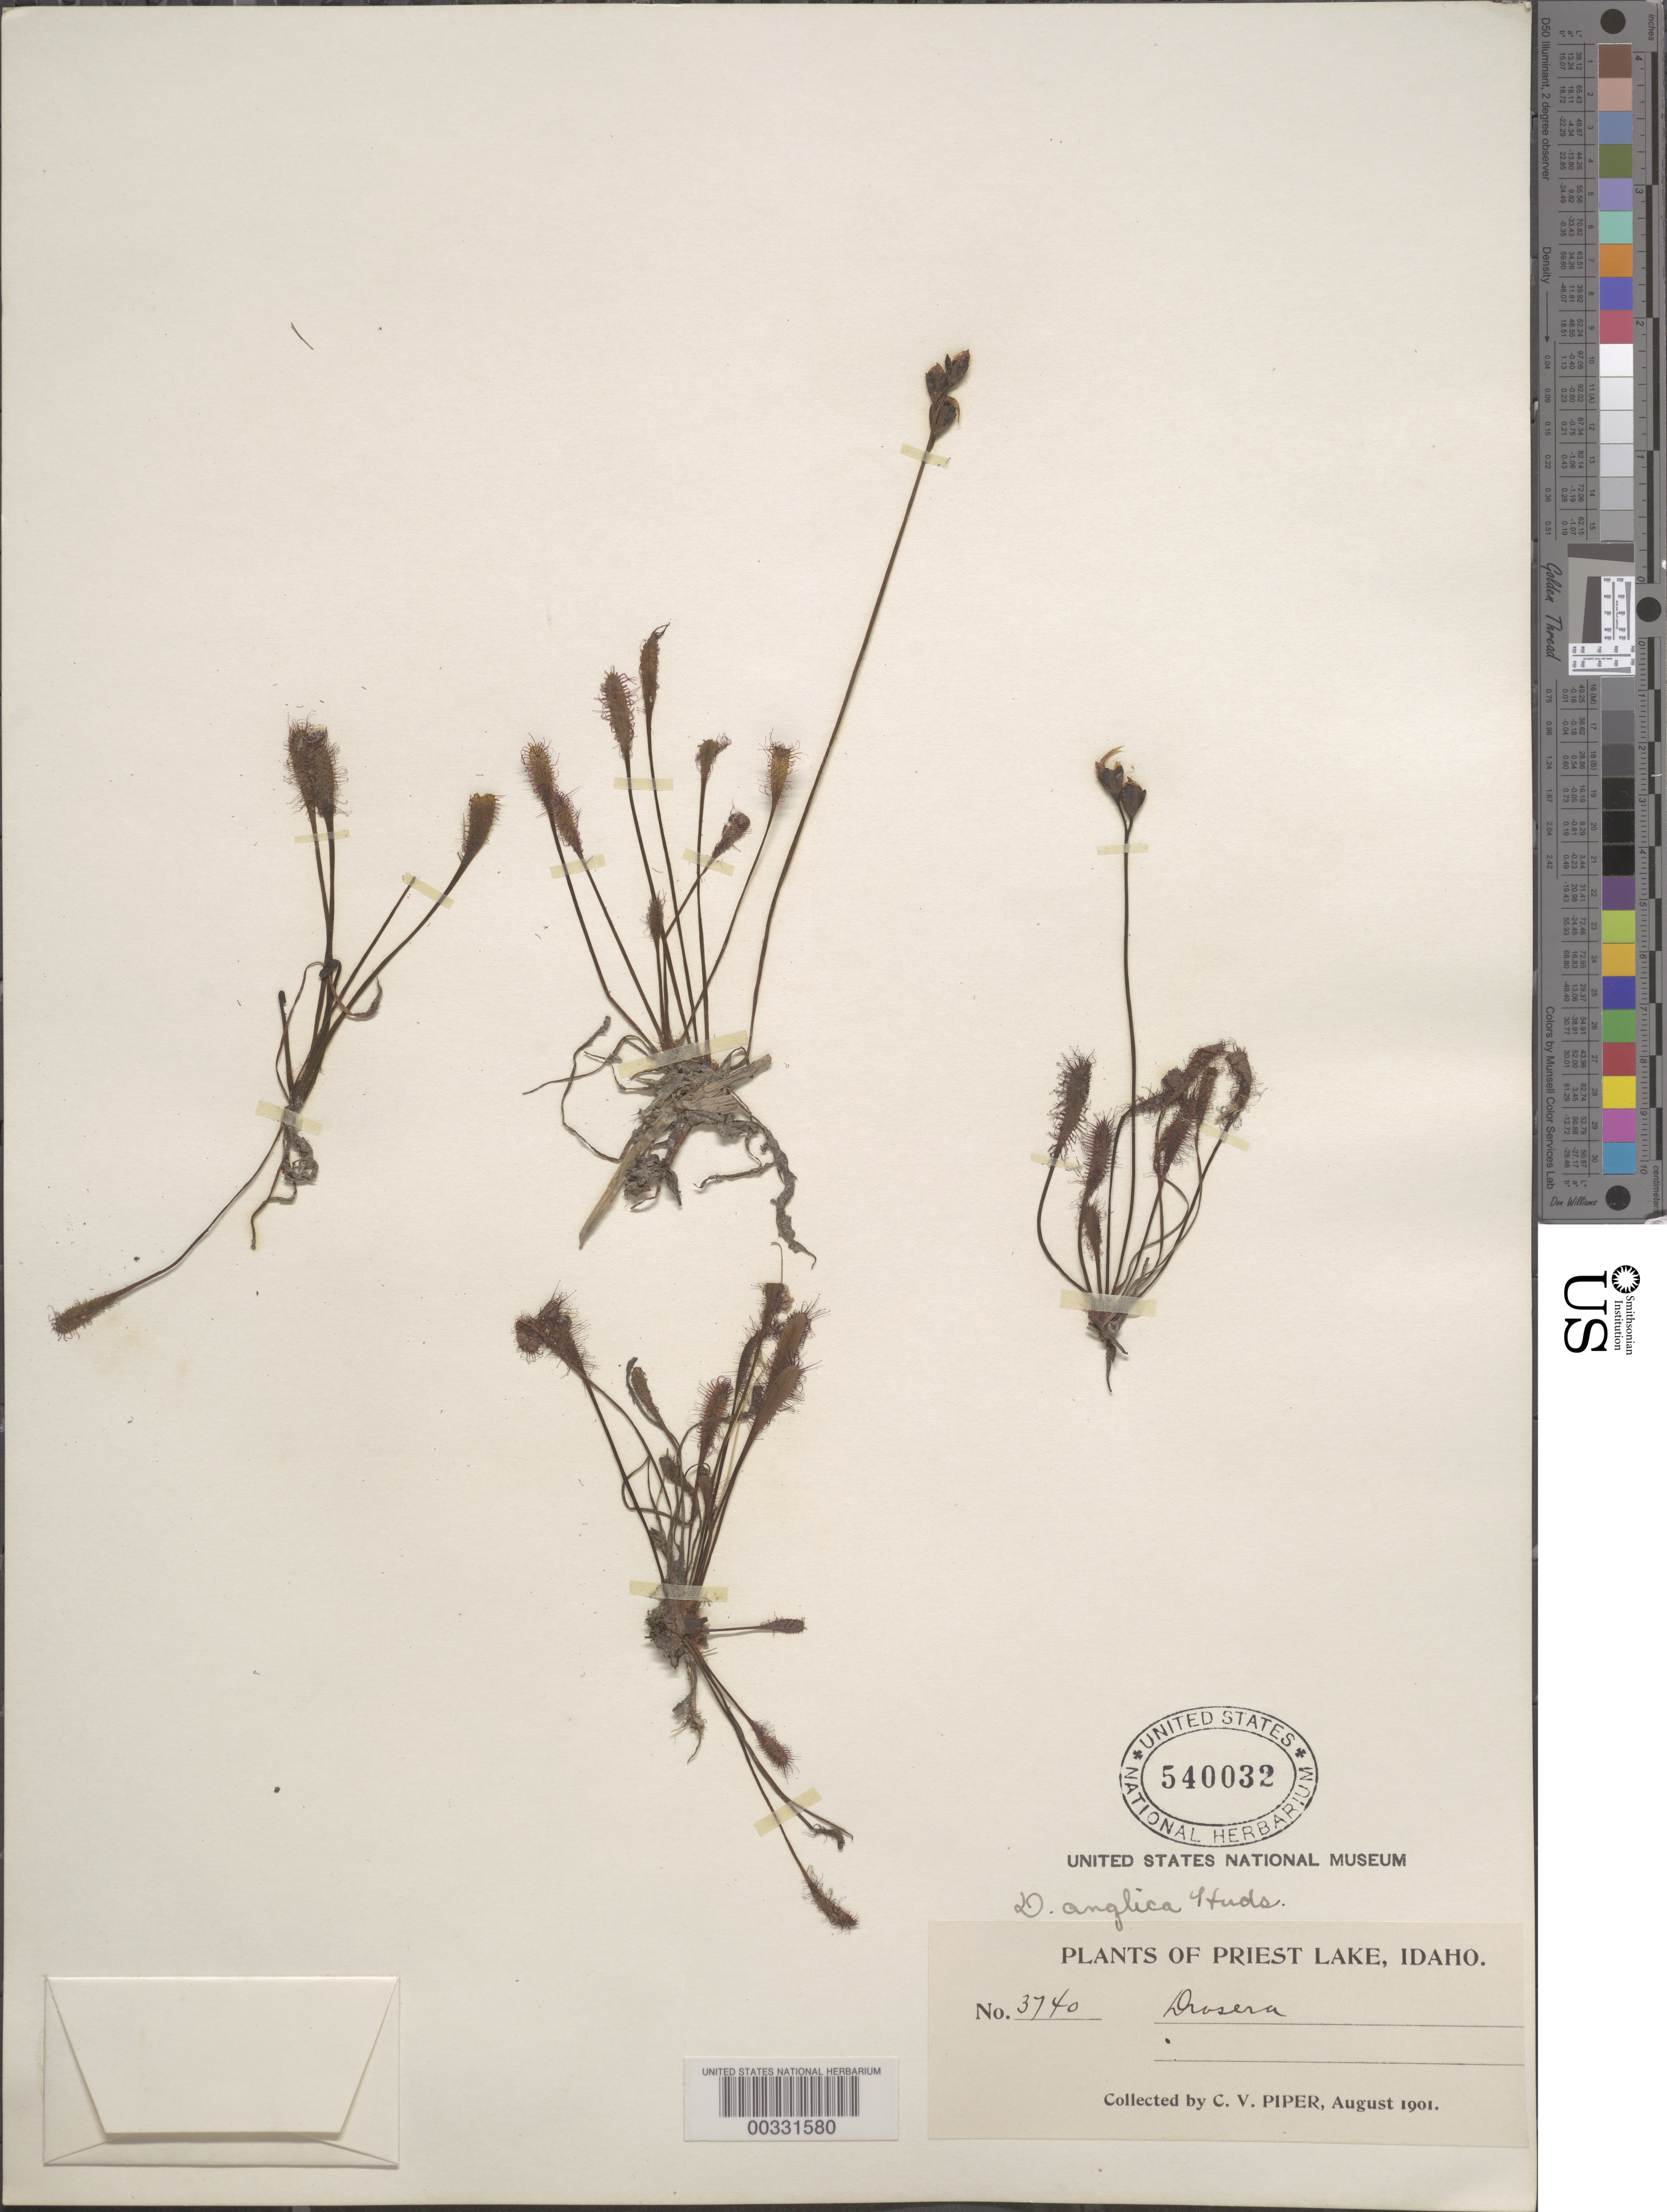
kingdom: Plantae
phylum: Tracheophyta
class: Magnoliopsida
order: Caryophyllales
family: Droseraceae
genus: Drosera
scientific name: Drosera anglica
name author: Huds.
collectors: C. V. Piper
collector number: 3740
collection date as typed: Aug 1901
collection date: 1901-08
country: United States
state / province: Idaho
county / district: Bonner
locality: Priest Lake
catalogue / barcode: US 540032